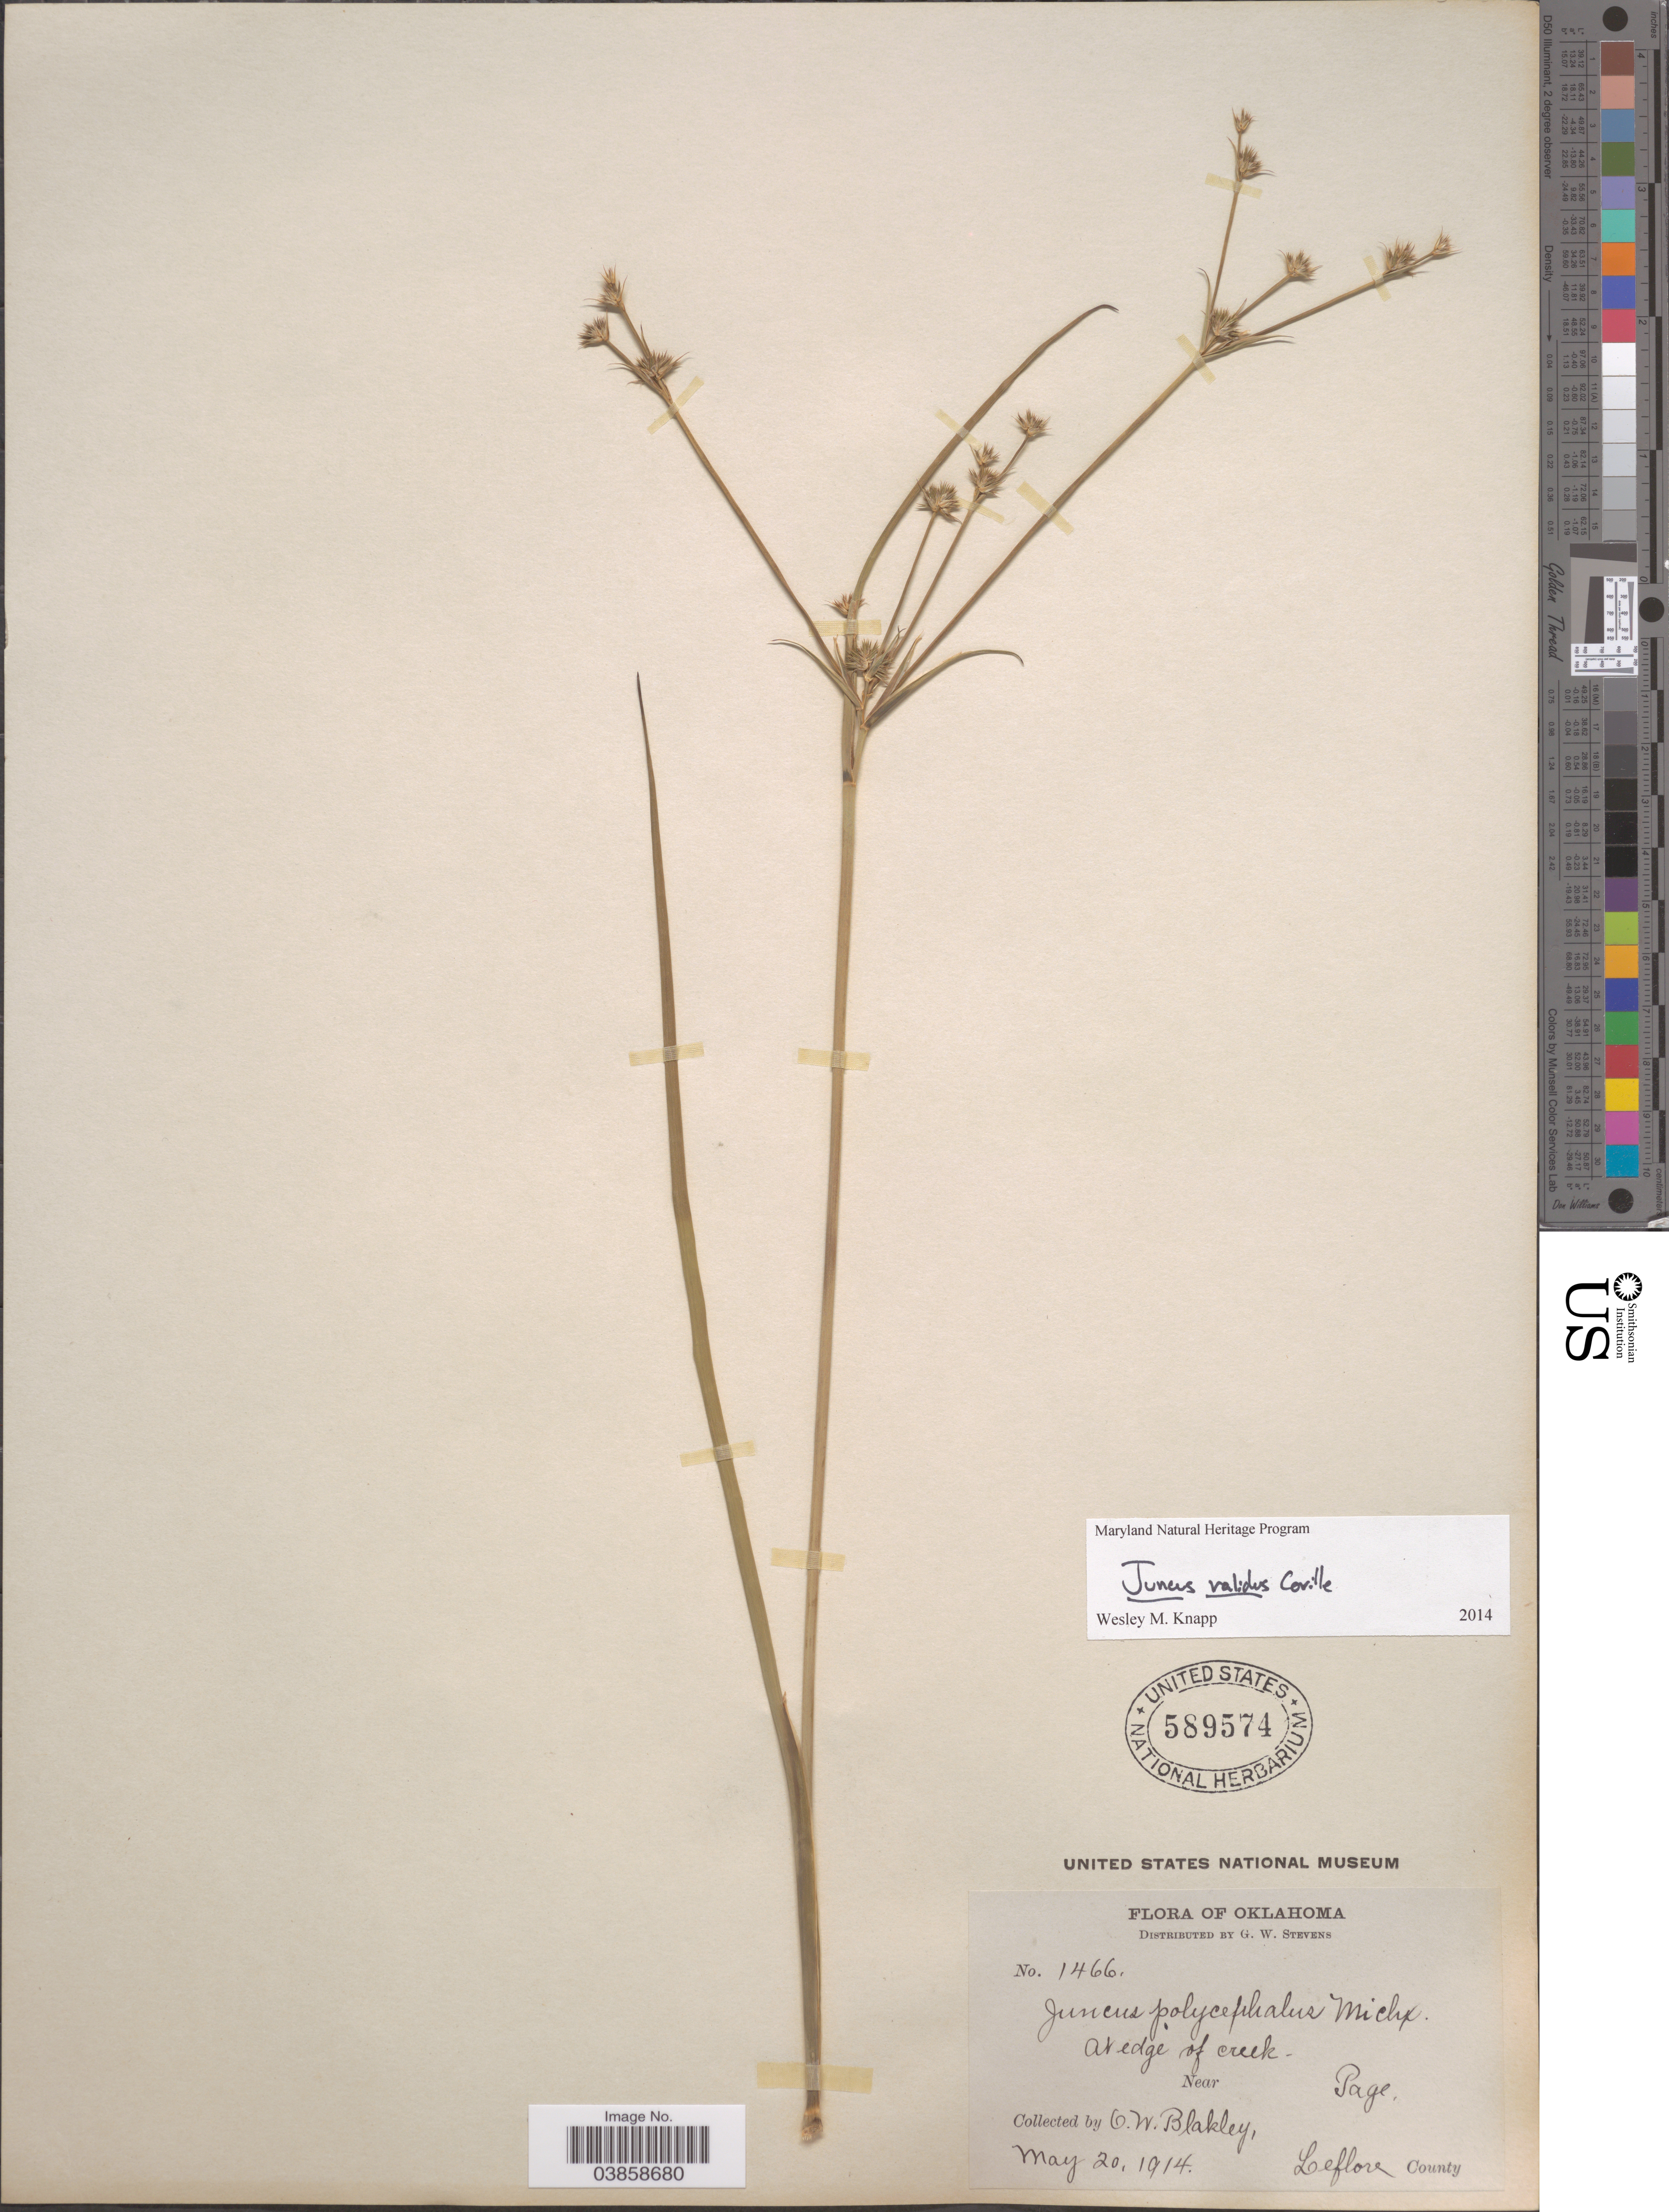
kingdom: Plantae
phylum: Tracheophyta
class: Liliopsida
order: Poales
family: Juncaceae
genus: Juncus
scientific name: Juncus validus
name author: Coville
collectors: O. Blakley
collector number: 1466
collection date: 1914-05-20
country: United States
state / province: Oklahoma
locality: Near Page. Leflore County.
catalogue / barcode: US 589574